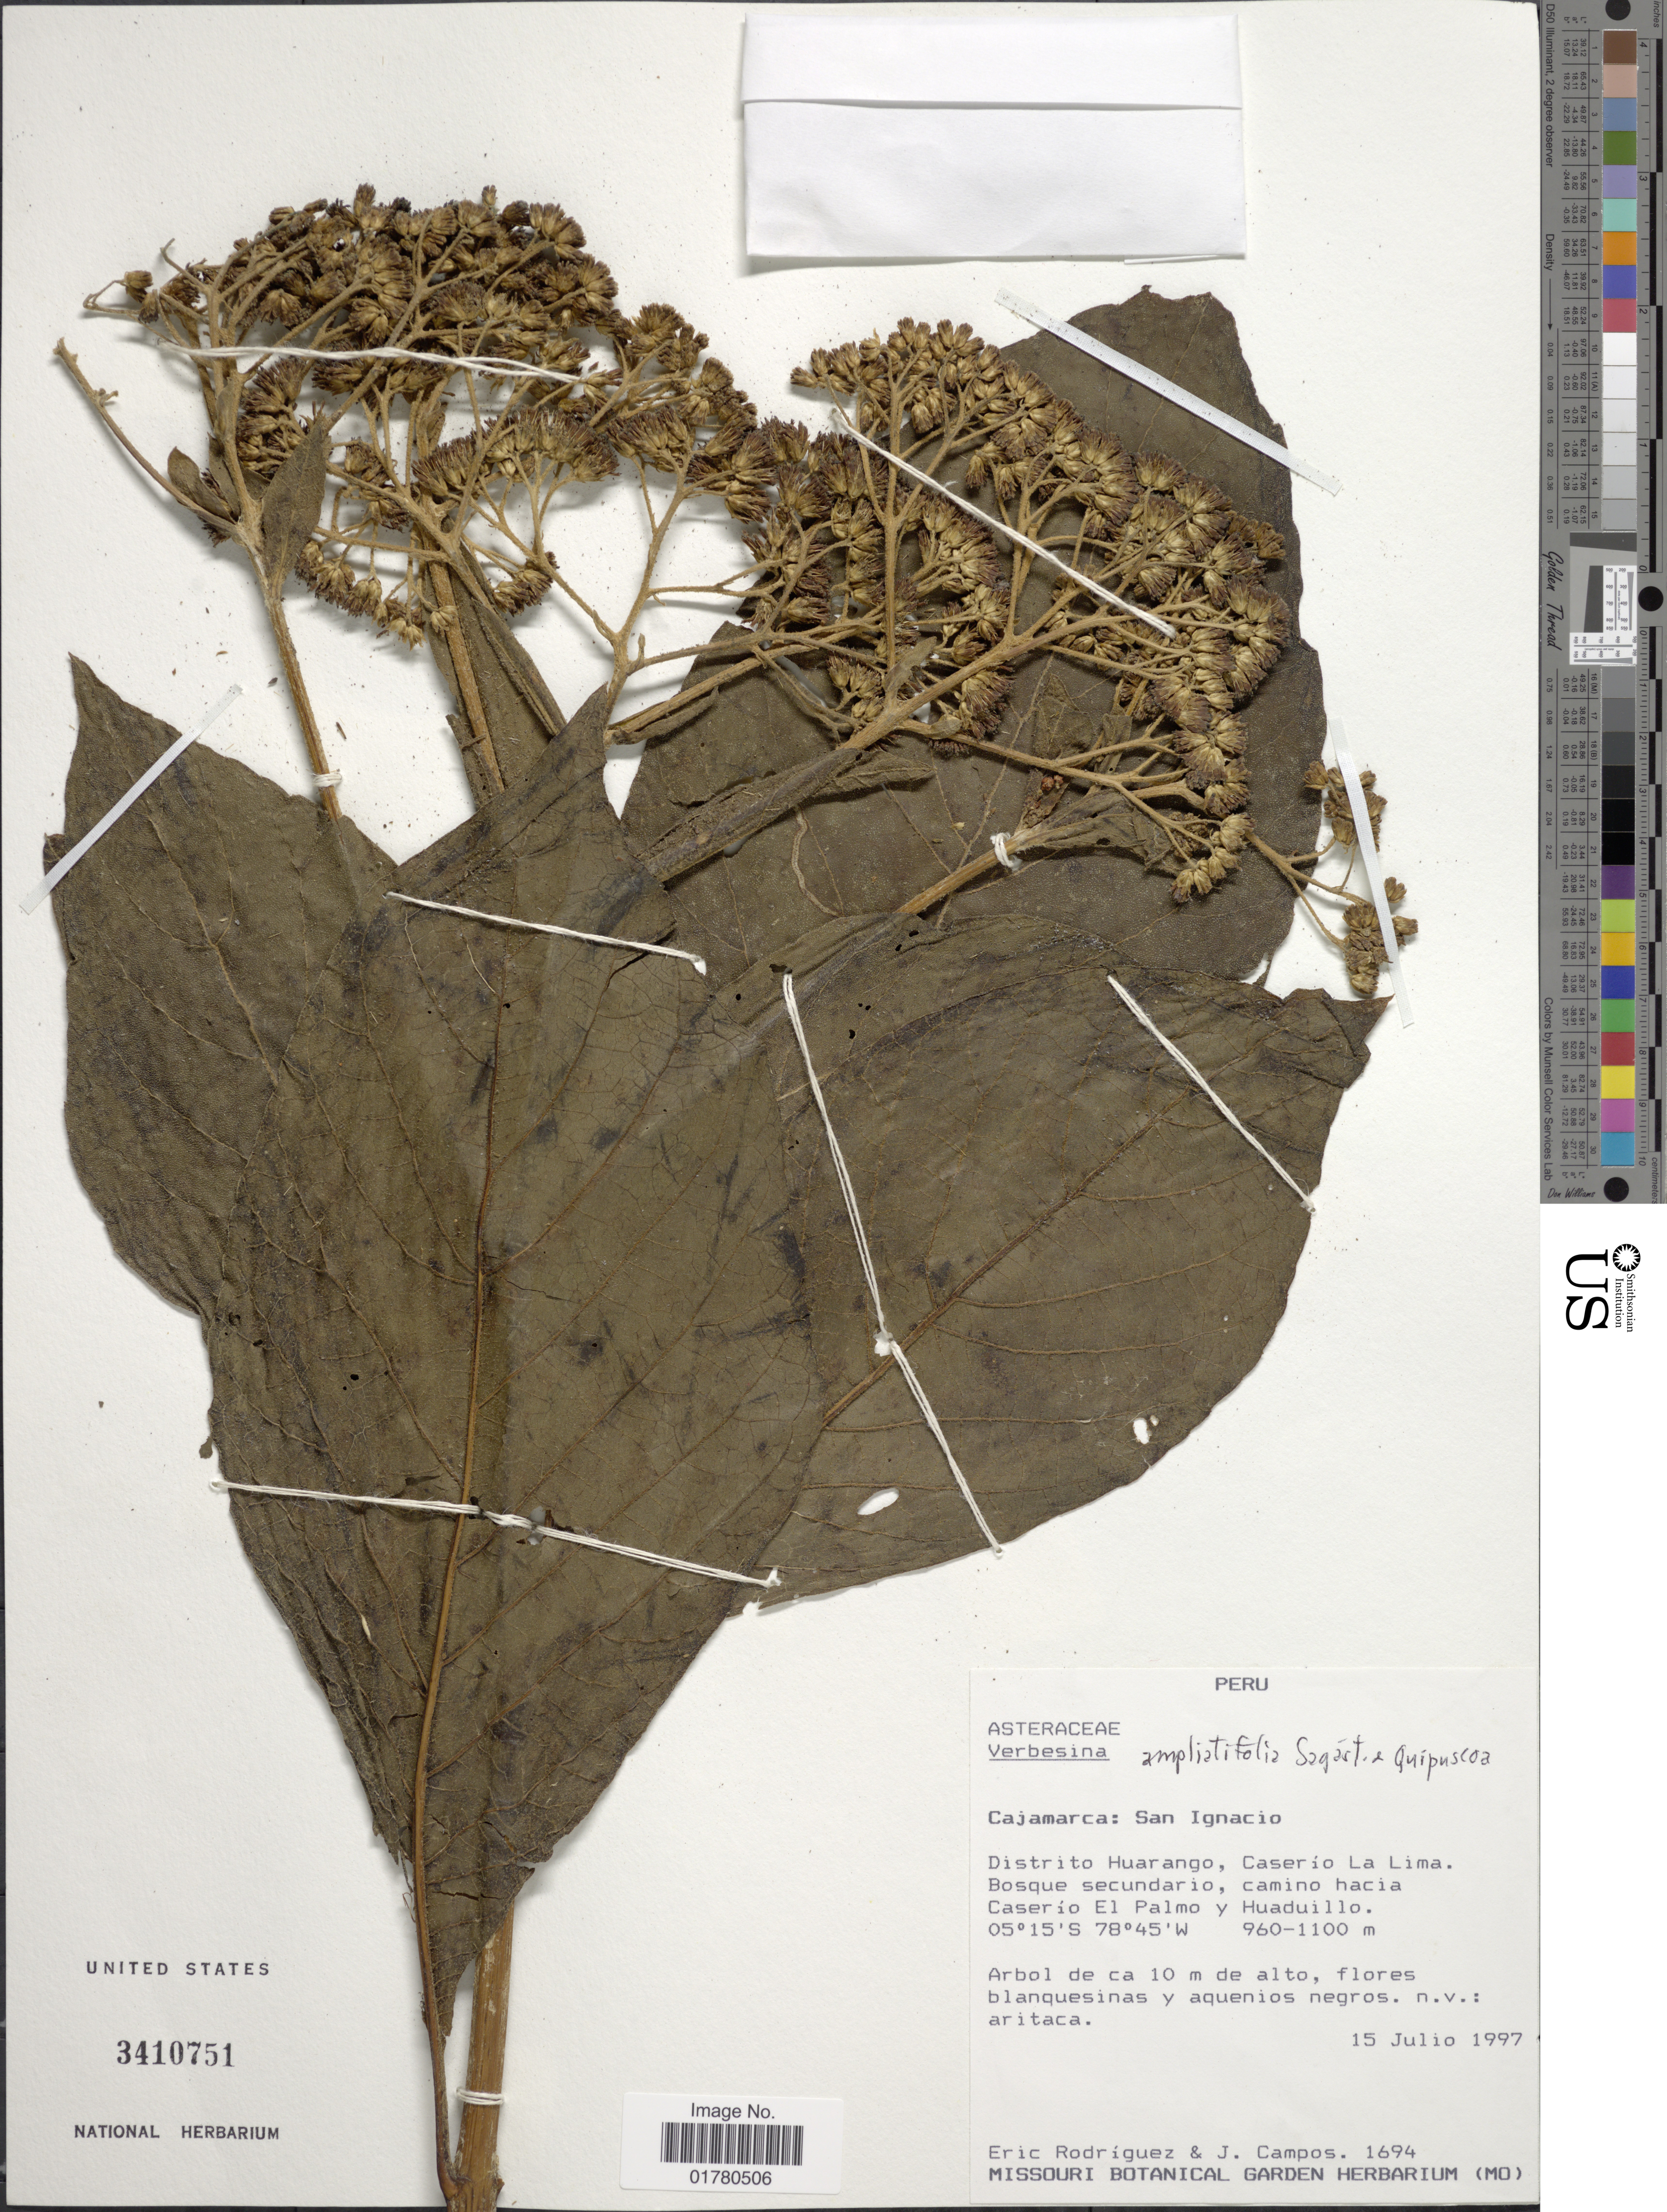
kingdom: Plantae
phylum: Tracheophyta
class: Magnoliopsida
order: Asterales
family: Asteraceae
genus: Verbesina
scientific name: Verbesina ampliatifolia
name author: Sagást. & Quipuscoa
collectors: E. Rodriquez & J. Campos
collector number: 1694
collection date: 1997-07-15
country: Peru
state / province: Cajamarca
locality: San Ignacio, Distrito Huarango, Caserio La Lima. Bosque secundario, camino hacia Caserío El Palmo y Huaduillo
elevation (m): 960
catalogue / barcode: US 3410751